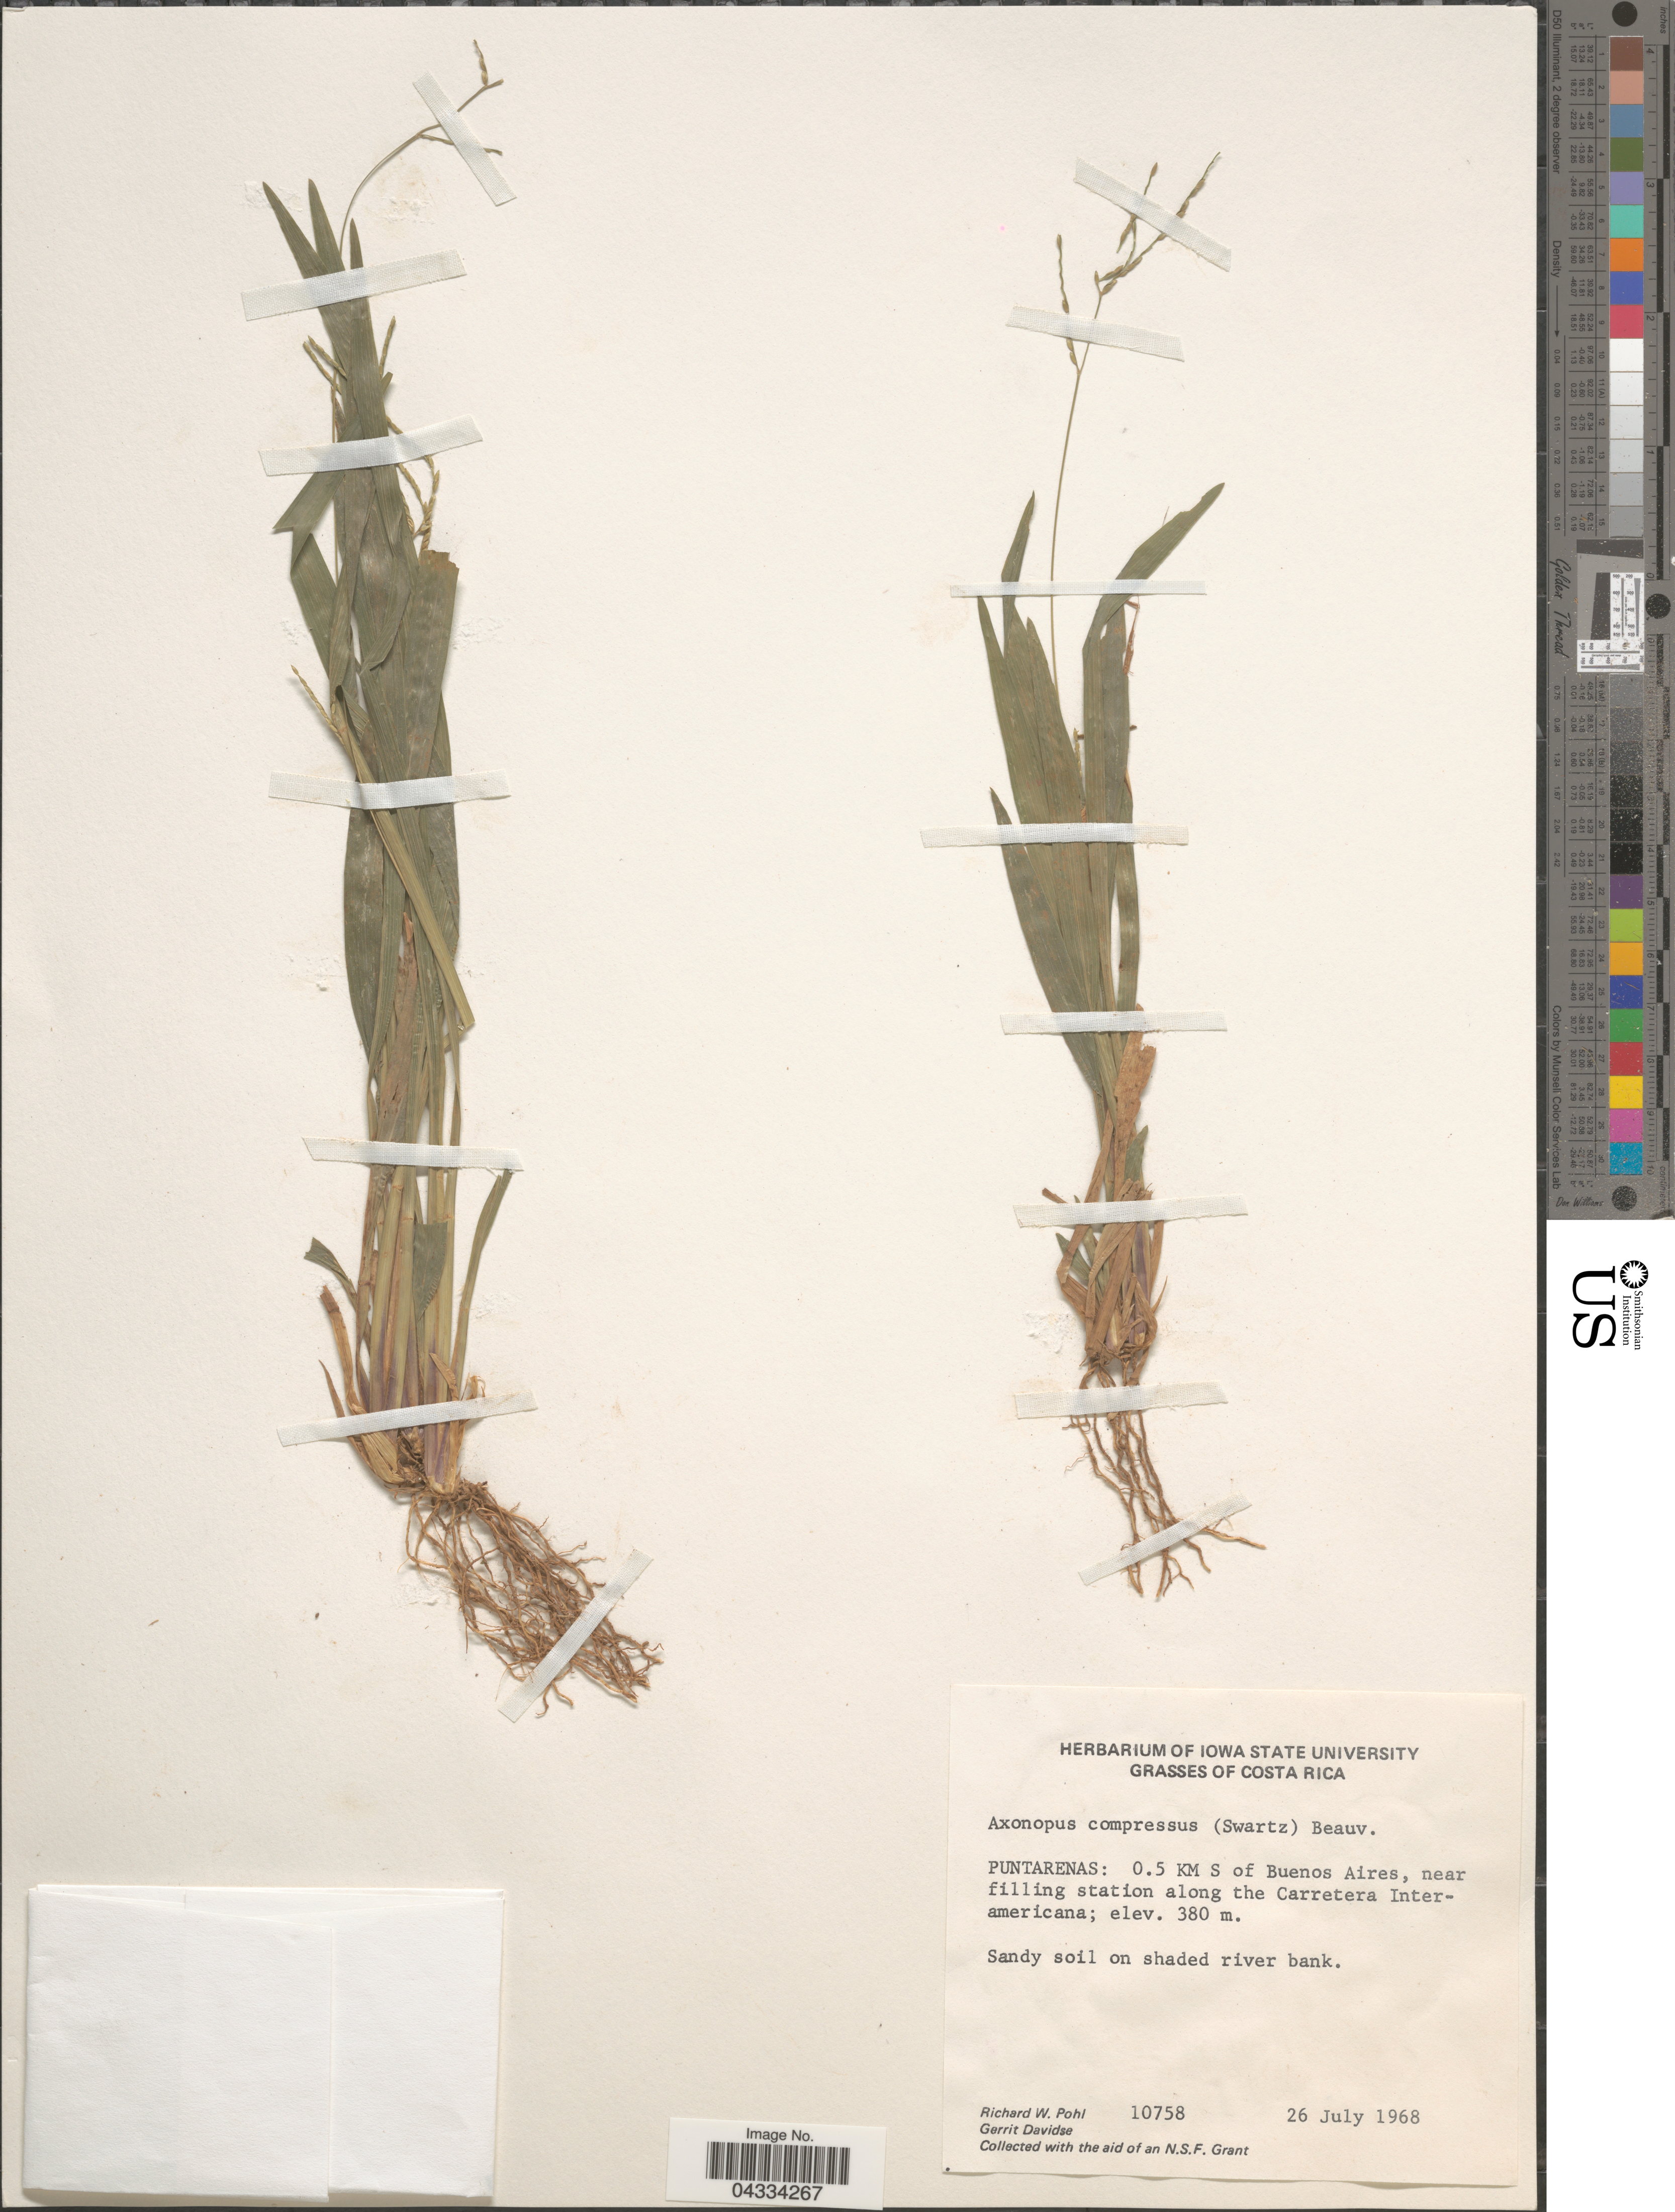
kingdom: Plantae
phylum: Tracheophyta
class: Liliopsida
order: Poales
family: Poaceae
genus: Axonopus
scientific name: Axonopus compressus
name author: (Sw.) P. Beauv.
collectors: R. W. Pohl & G. Davidse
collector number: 10758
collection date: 1968-07-26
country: Costa Rica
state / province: Puntarenas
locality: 0.5 KM S of Buenos Aires, near filling station along the Carretera Interamericana.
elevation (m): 380